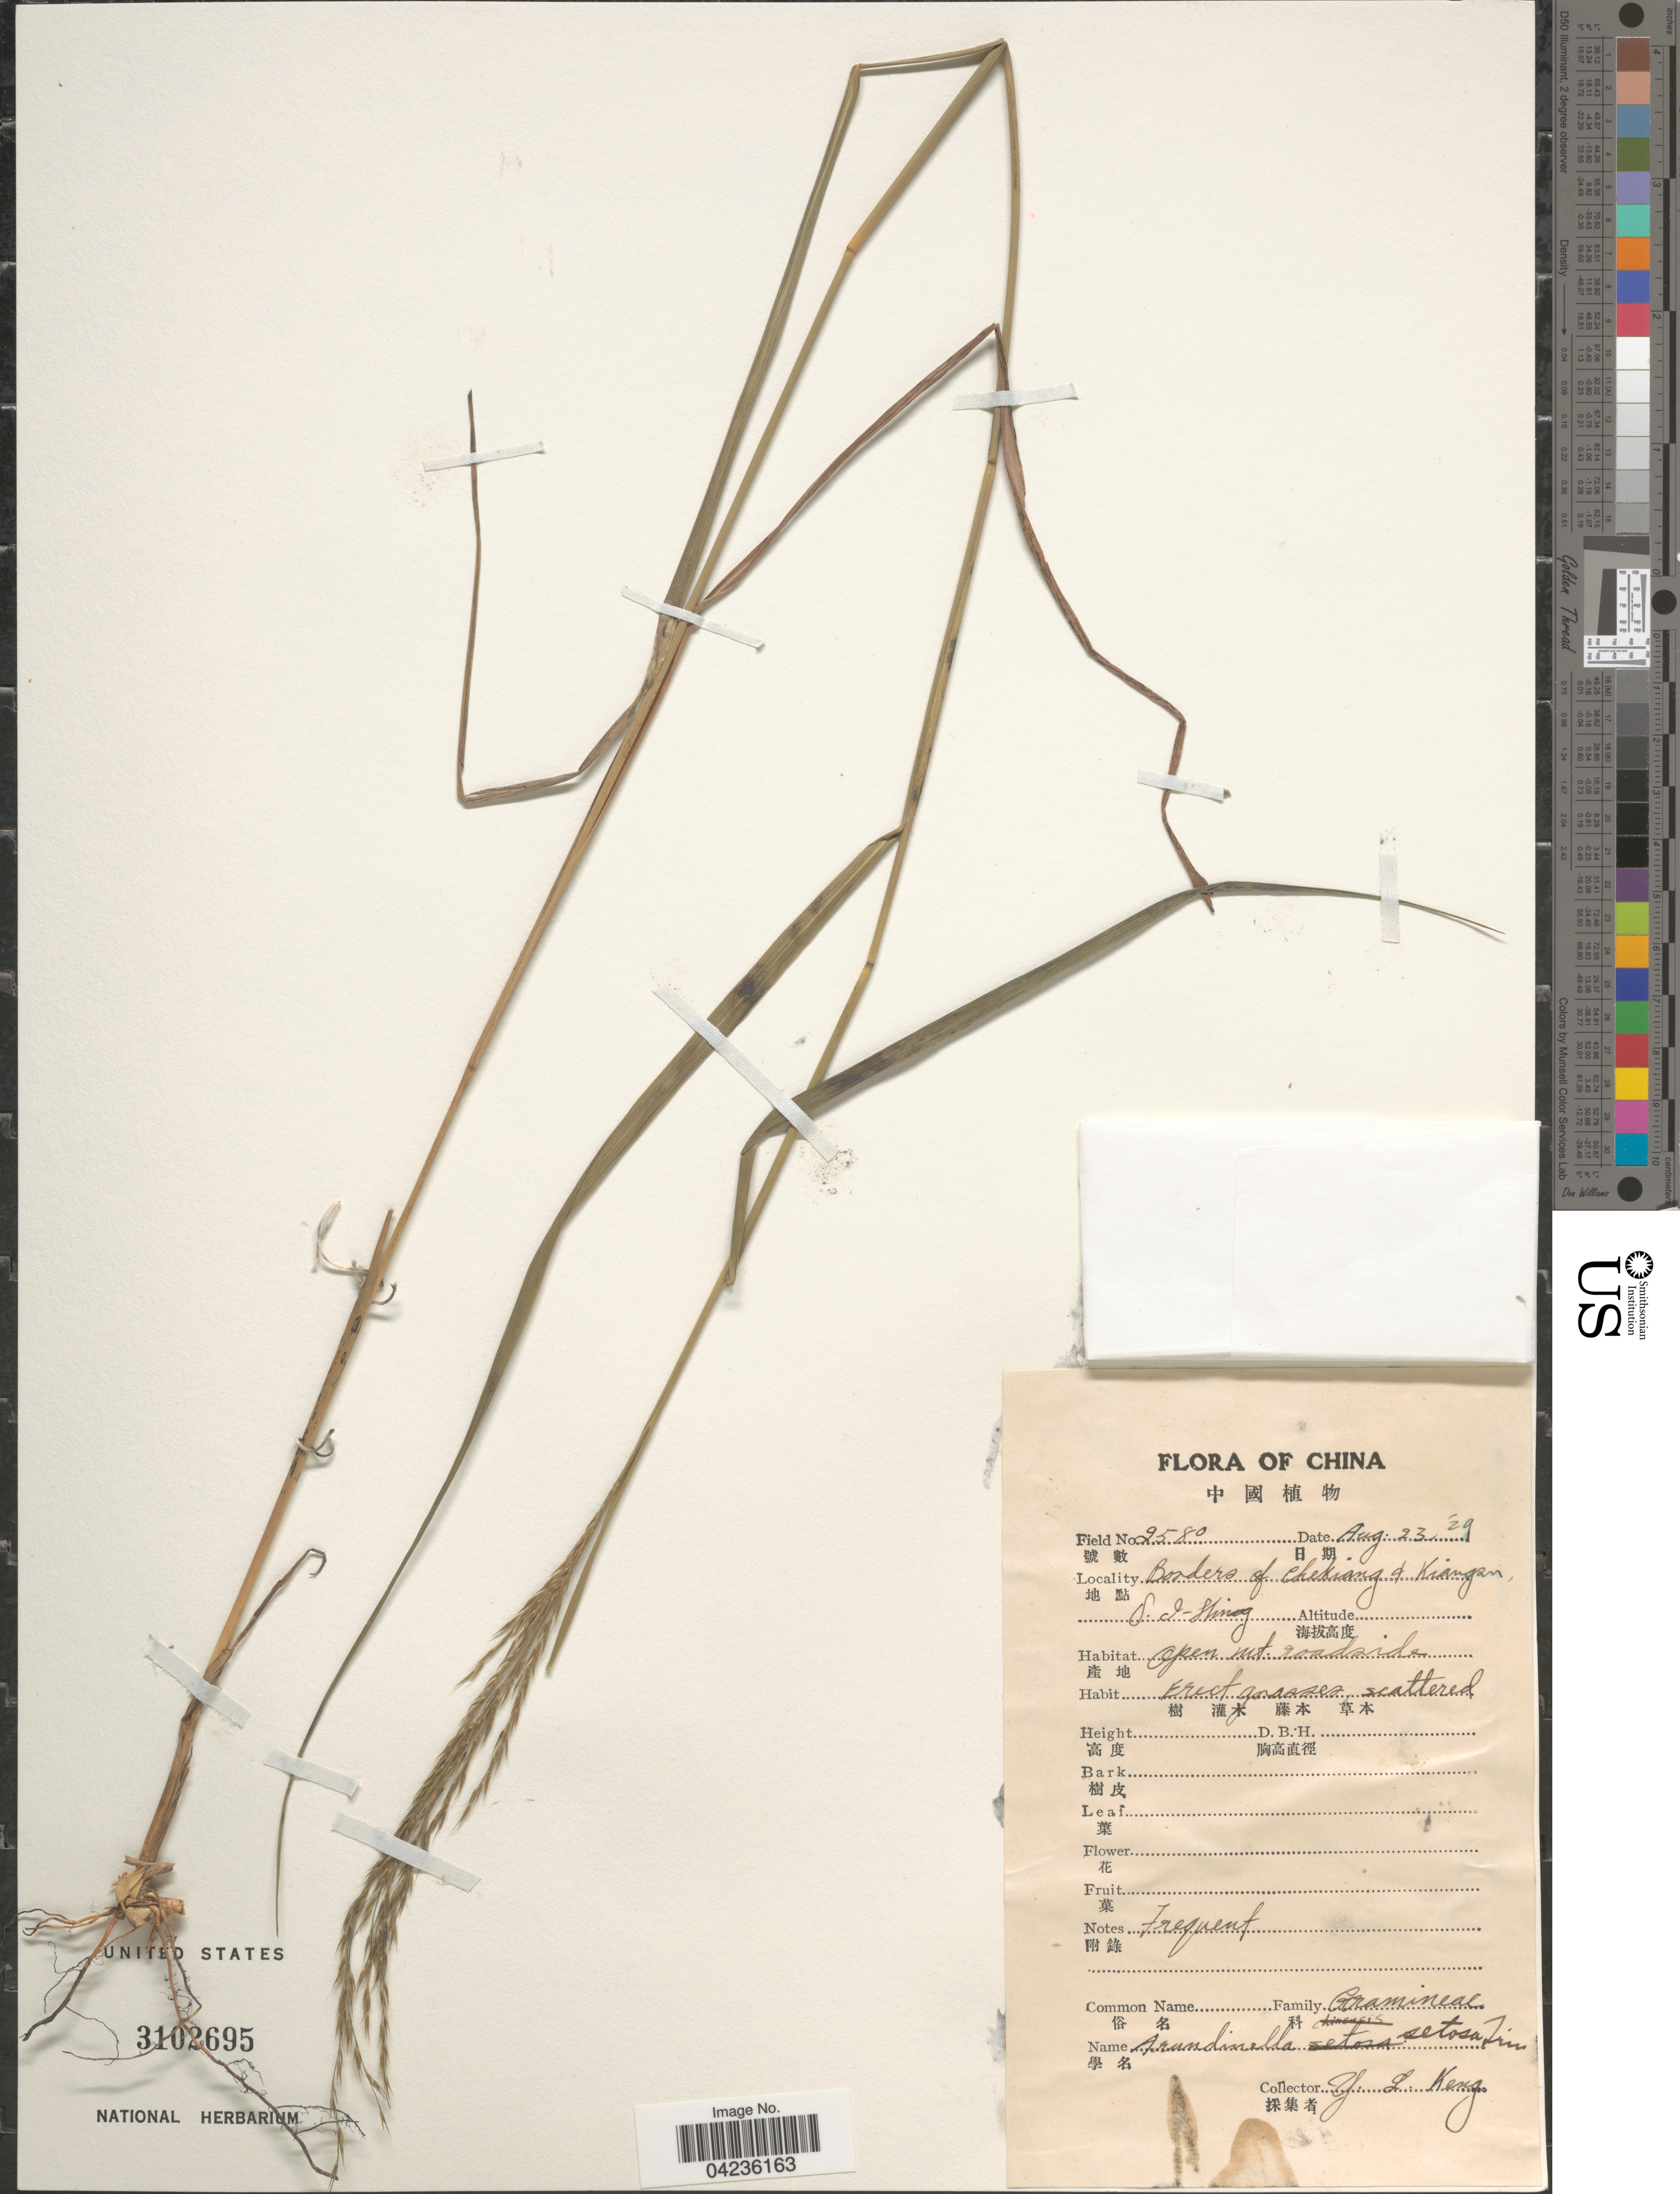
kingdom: Plantae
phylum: Tracheophyta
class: Liliopsida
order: Poales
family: Poaceae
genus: Arundinella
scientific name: Arundinella setosa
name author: Trin.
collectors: Y. L. Keng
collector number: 2580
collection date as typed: Transcribed d/m/y: 23/8/29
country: China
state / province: Zhejiang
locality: Borders of Chekiang & Kiangsu, S. [illegible text]-Shing.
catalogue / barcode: US 3102695